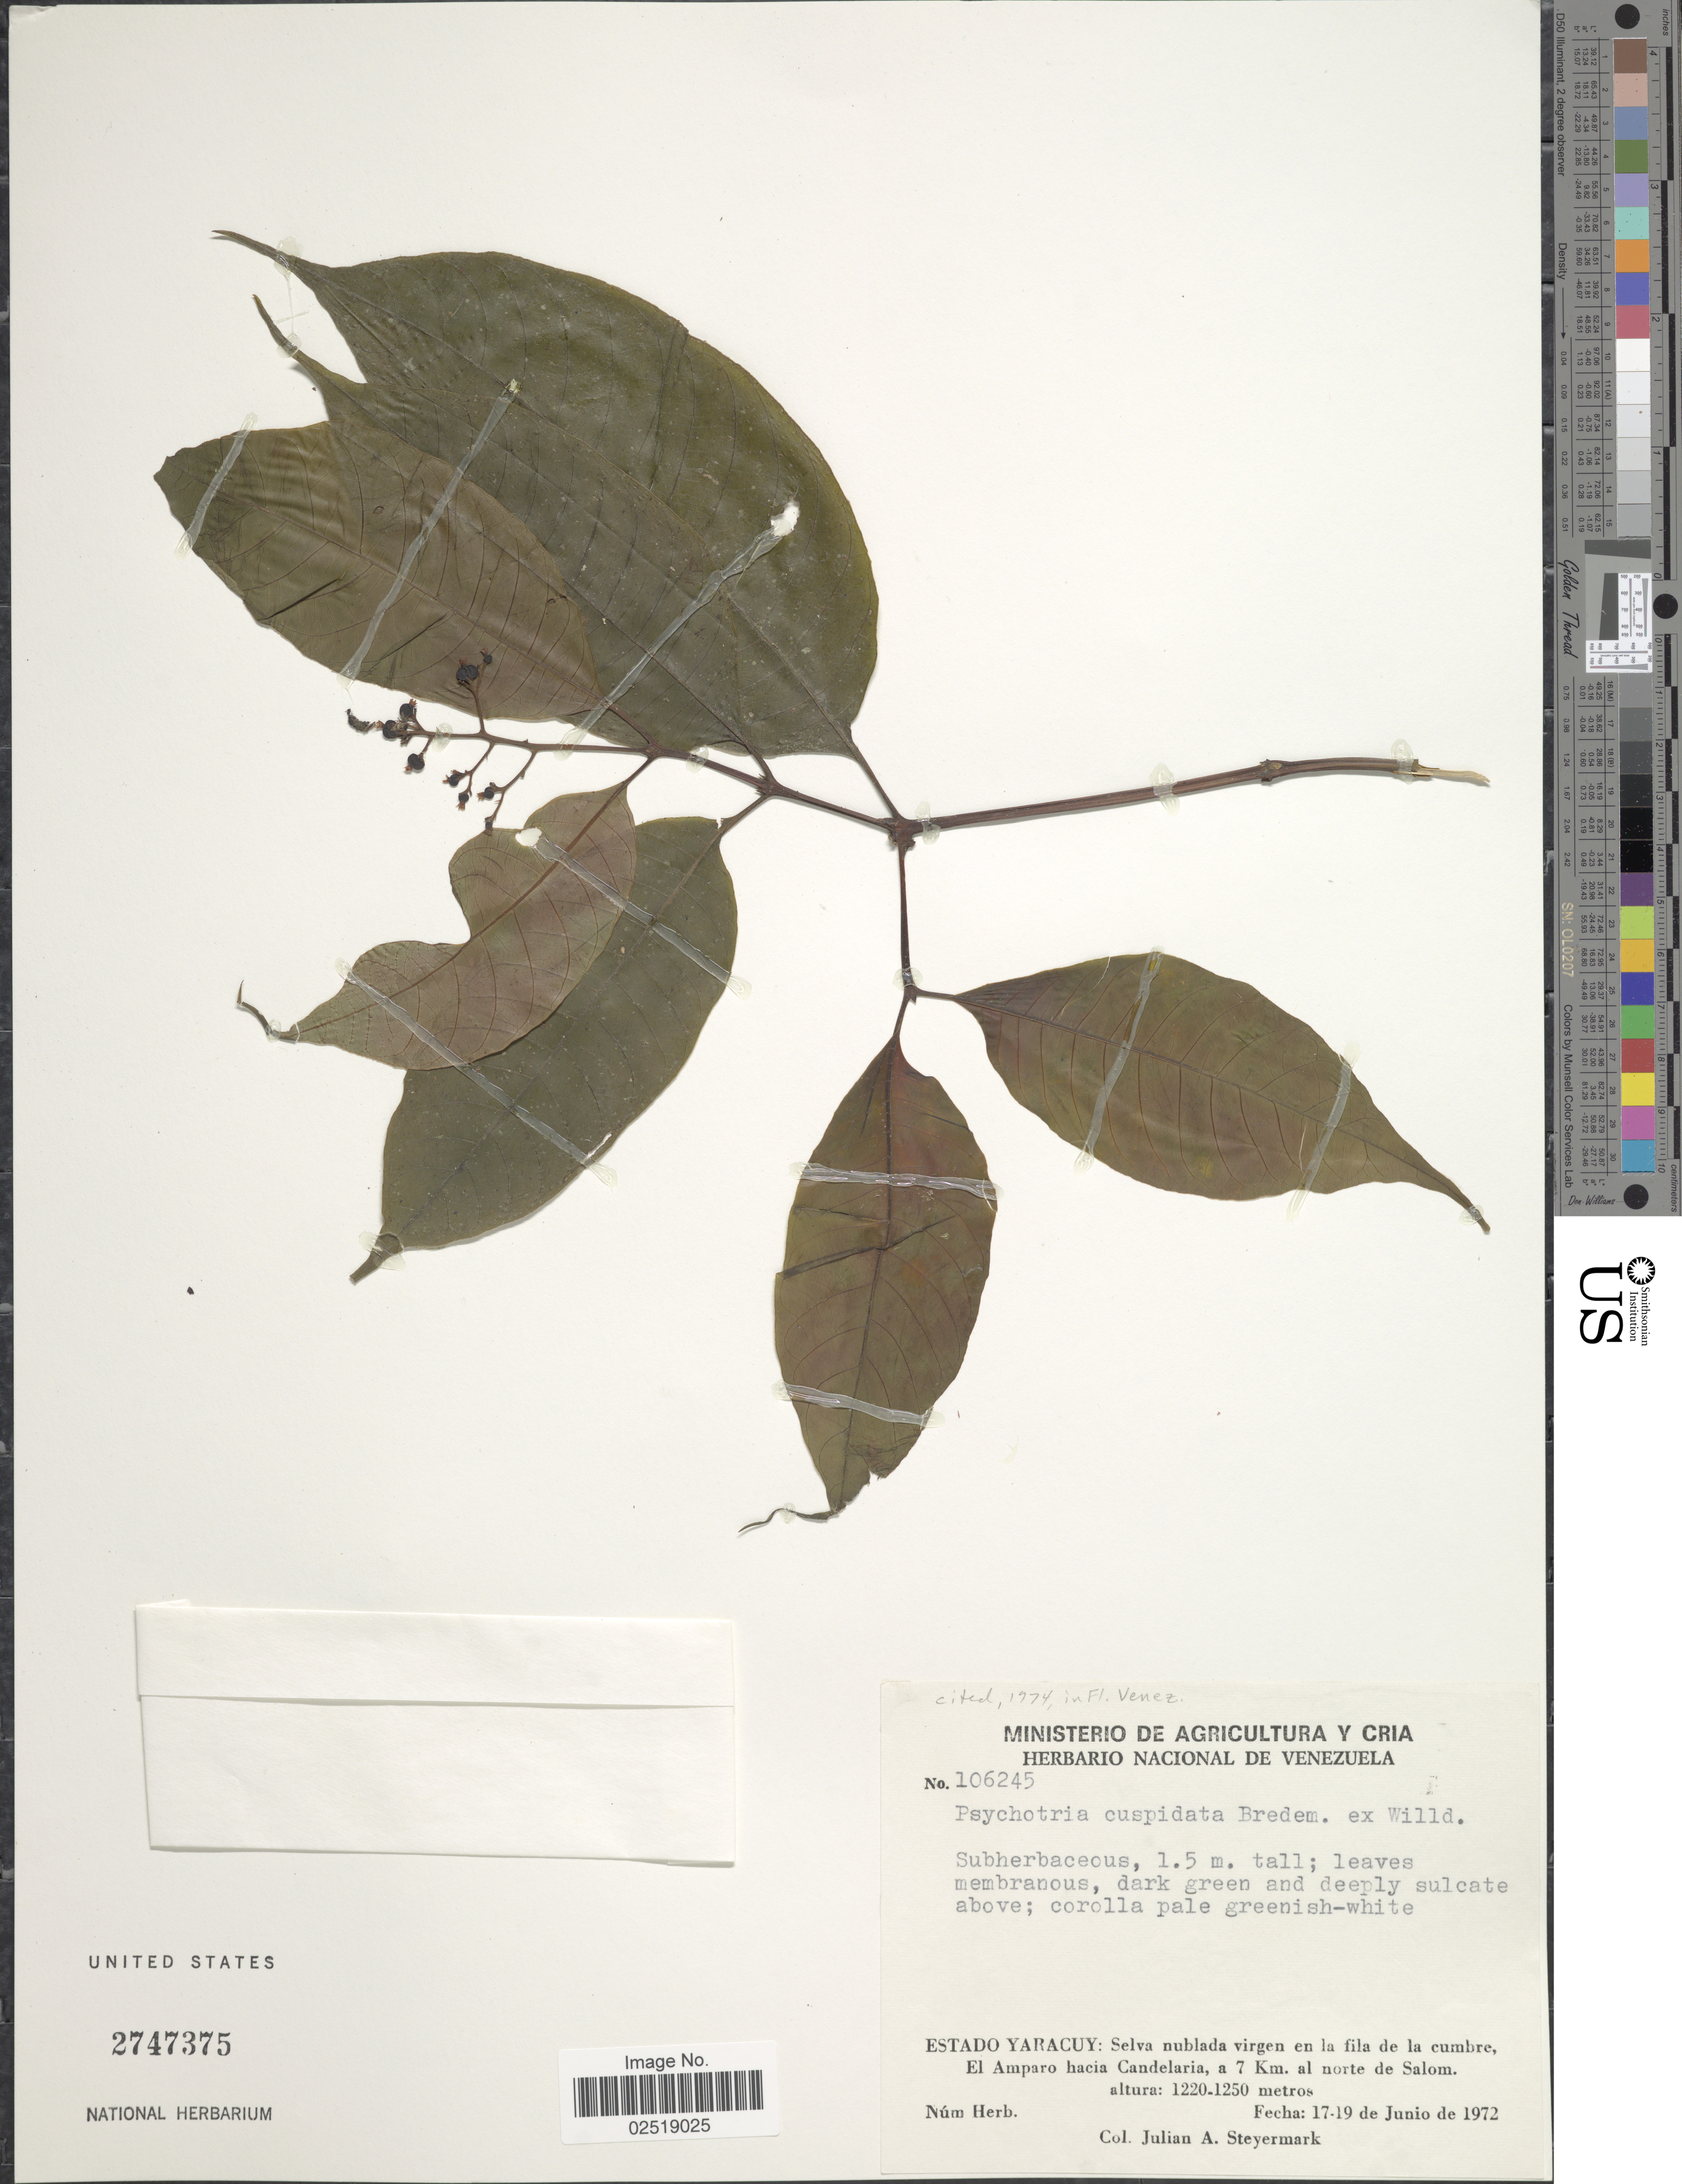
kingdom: Plantae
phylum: Tracheophyta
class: Magnoliopsida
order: Gentianales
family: Rubiaceae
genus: Psychotria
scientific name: Psychotria cuspidata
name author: Bredem. ex Schult.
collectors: J. Steyermark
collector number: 106245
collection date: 1972-06-17/1972-06-19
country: Venezuela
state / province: Yaracuy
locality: Estado Yaracuy: Selva nublada virgen en la fila de la cumbre, El Amparo hacia Candelaria, a 7 Km. al norte de Salom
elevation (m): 1220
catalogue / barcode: US 2747375